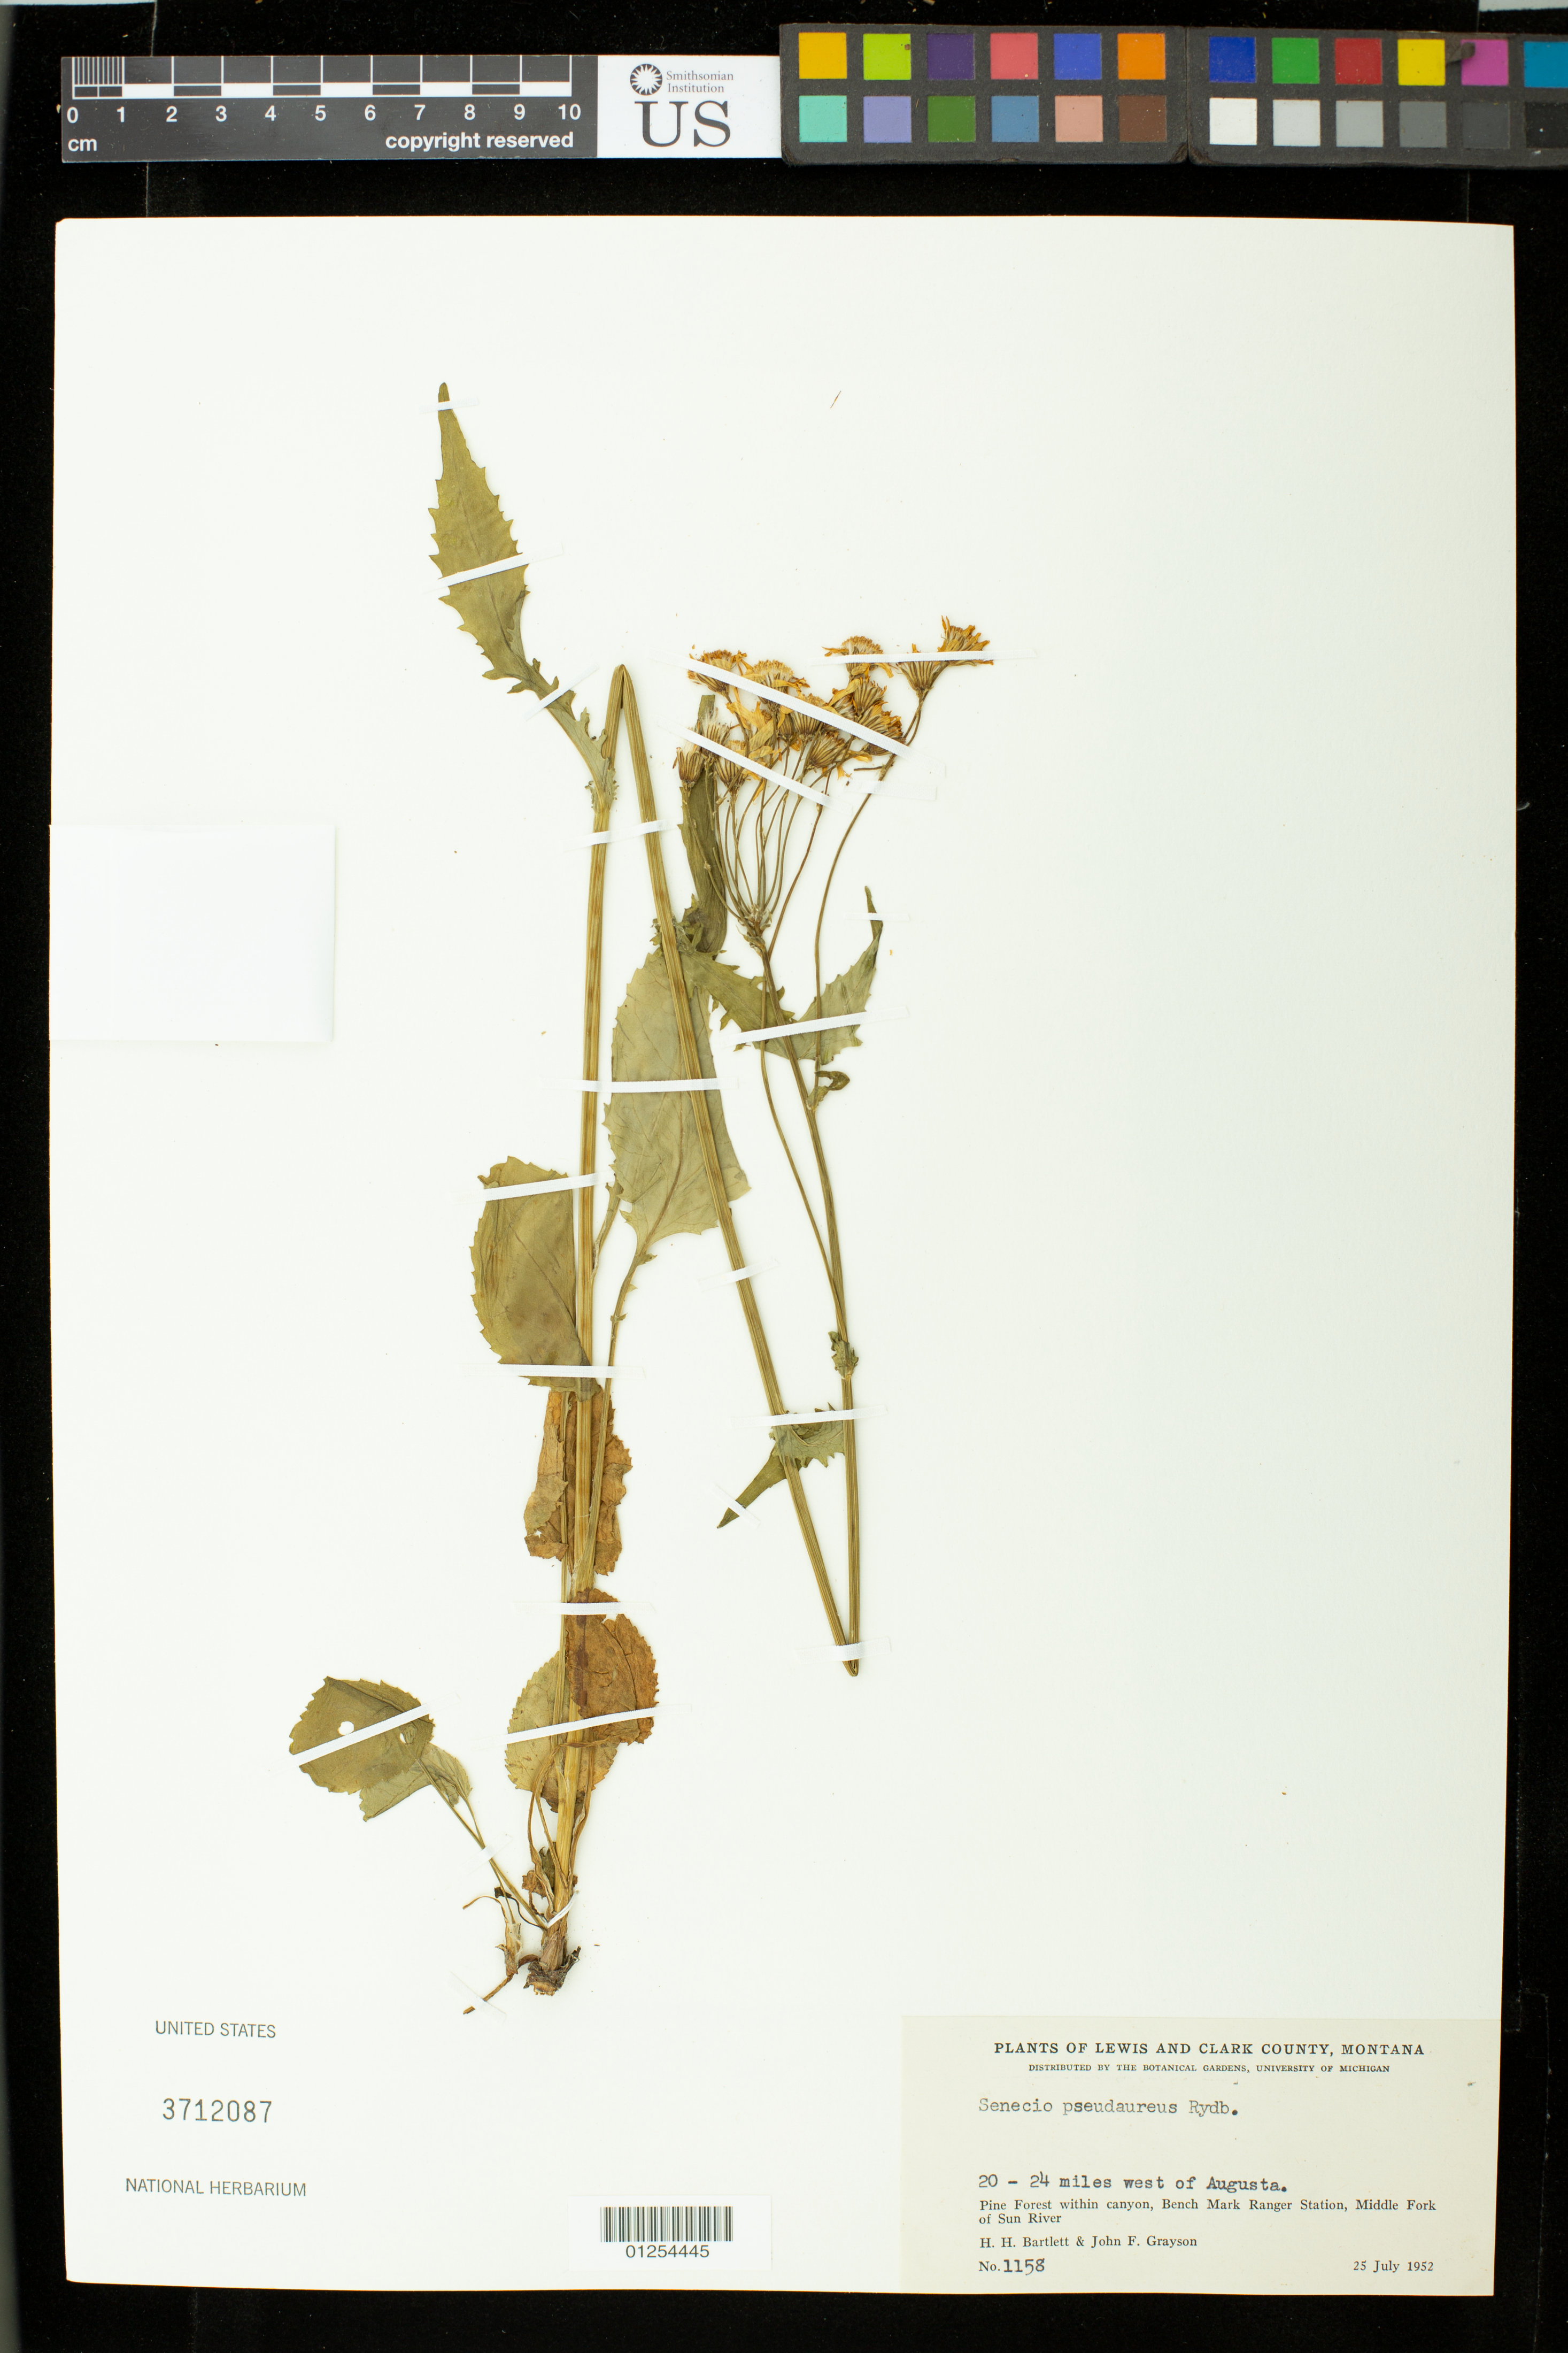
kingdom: Plantae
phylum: Tracheophyta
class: Magnoliopsida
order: Asterales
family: Asteraceae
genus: Senecio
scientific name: Senecio pseudaureus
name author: Rydb.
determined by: Bartlett, H. H.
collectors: H. H. Bartlett & J. Grayson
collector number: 1158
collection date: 1952-07-25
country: United States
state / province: Montana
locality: Lewis and Clark County, 20-24 miles west of Augusta, Rolling prairie outside of canyon, Bench Mark Ranger Station, Middle Fork of Sun River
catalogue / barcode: US 3712087